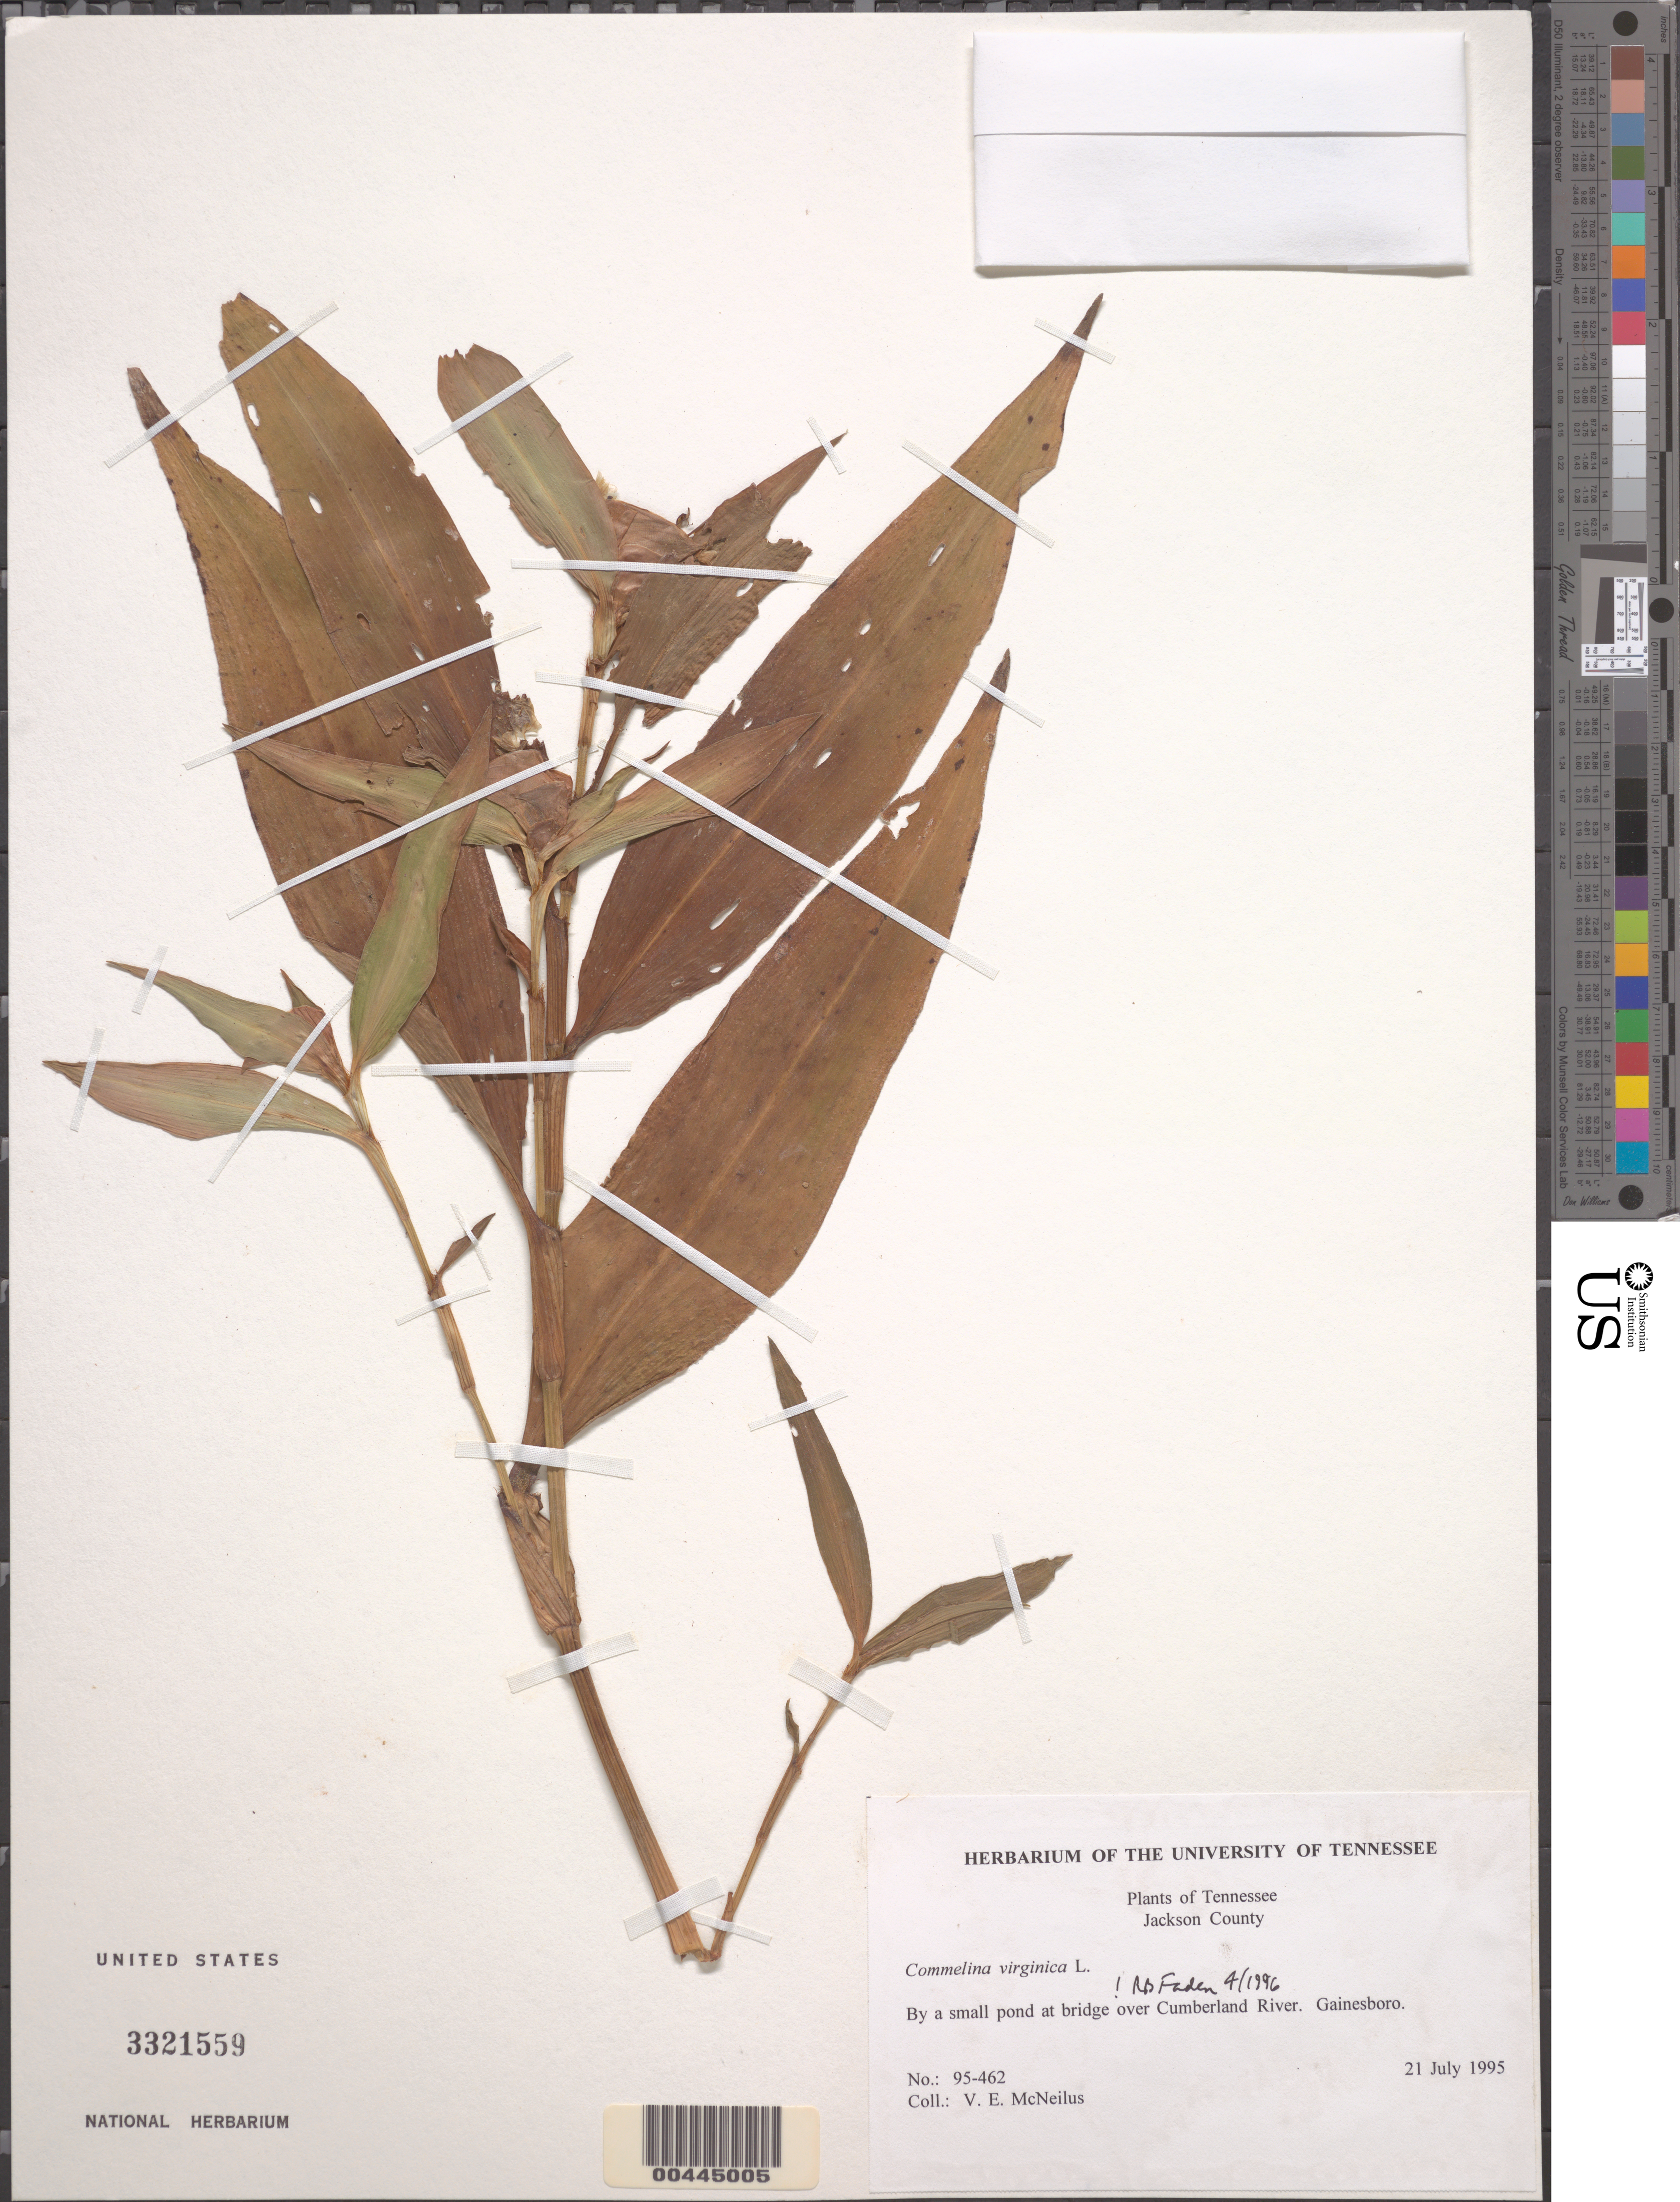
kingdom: Plantae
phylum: Tracheophyta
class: Liliopsida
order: Commelinales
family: Commelinaceae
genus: Commelina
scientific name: Commelina virginica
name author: L.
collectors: V. Mcneilus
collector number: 95-462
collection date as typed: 21 Jul 1995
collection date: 1995-07-21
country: United States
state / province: Tennessee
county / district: Jackson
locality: Gainesboro, bridge over cumberland river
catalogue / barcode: US 3321559